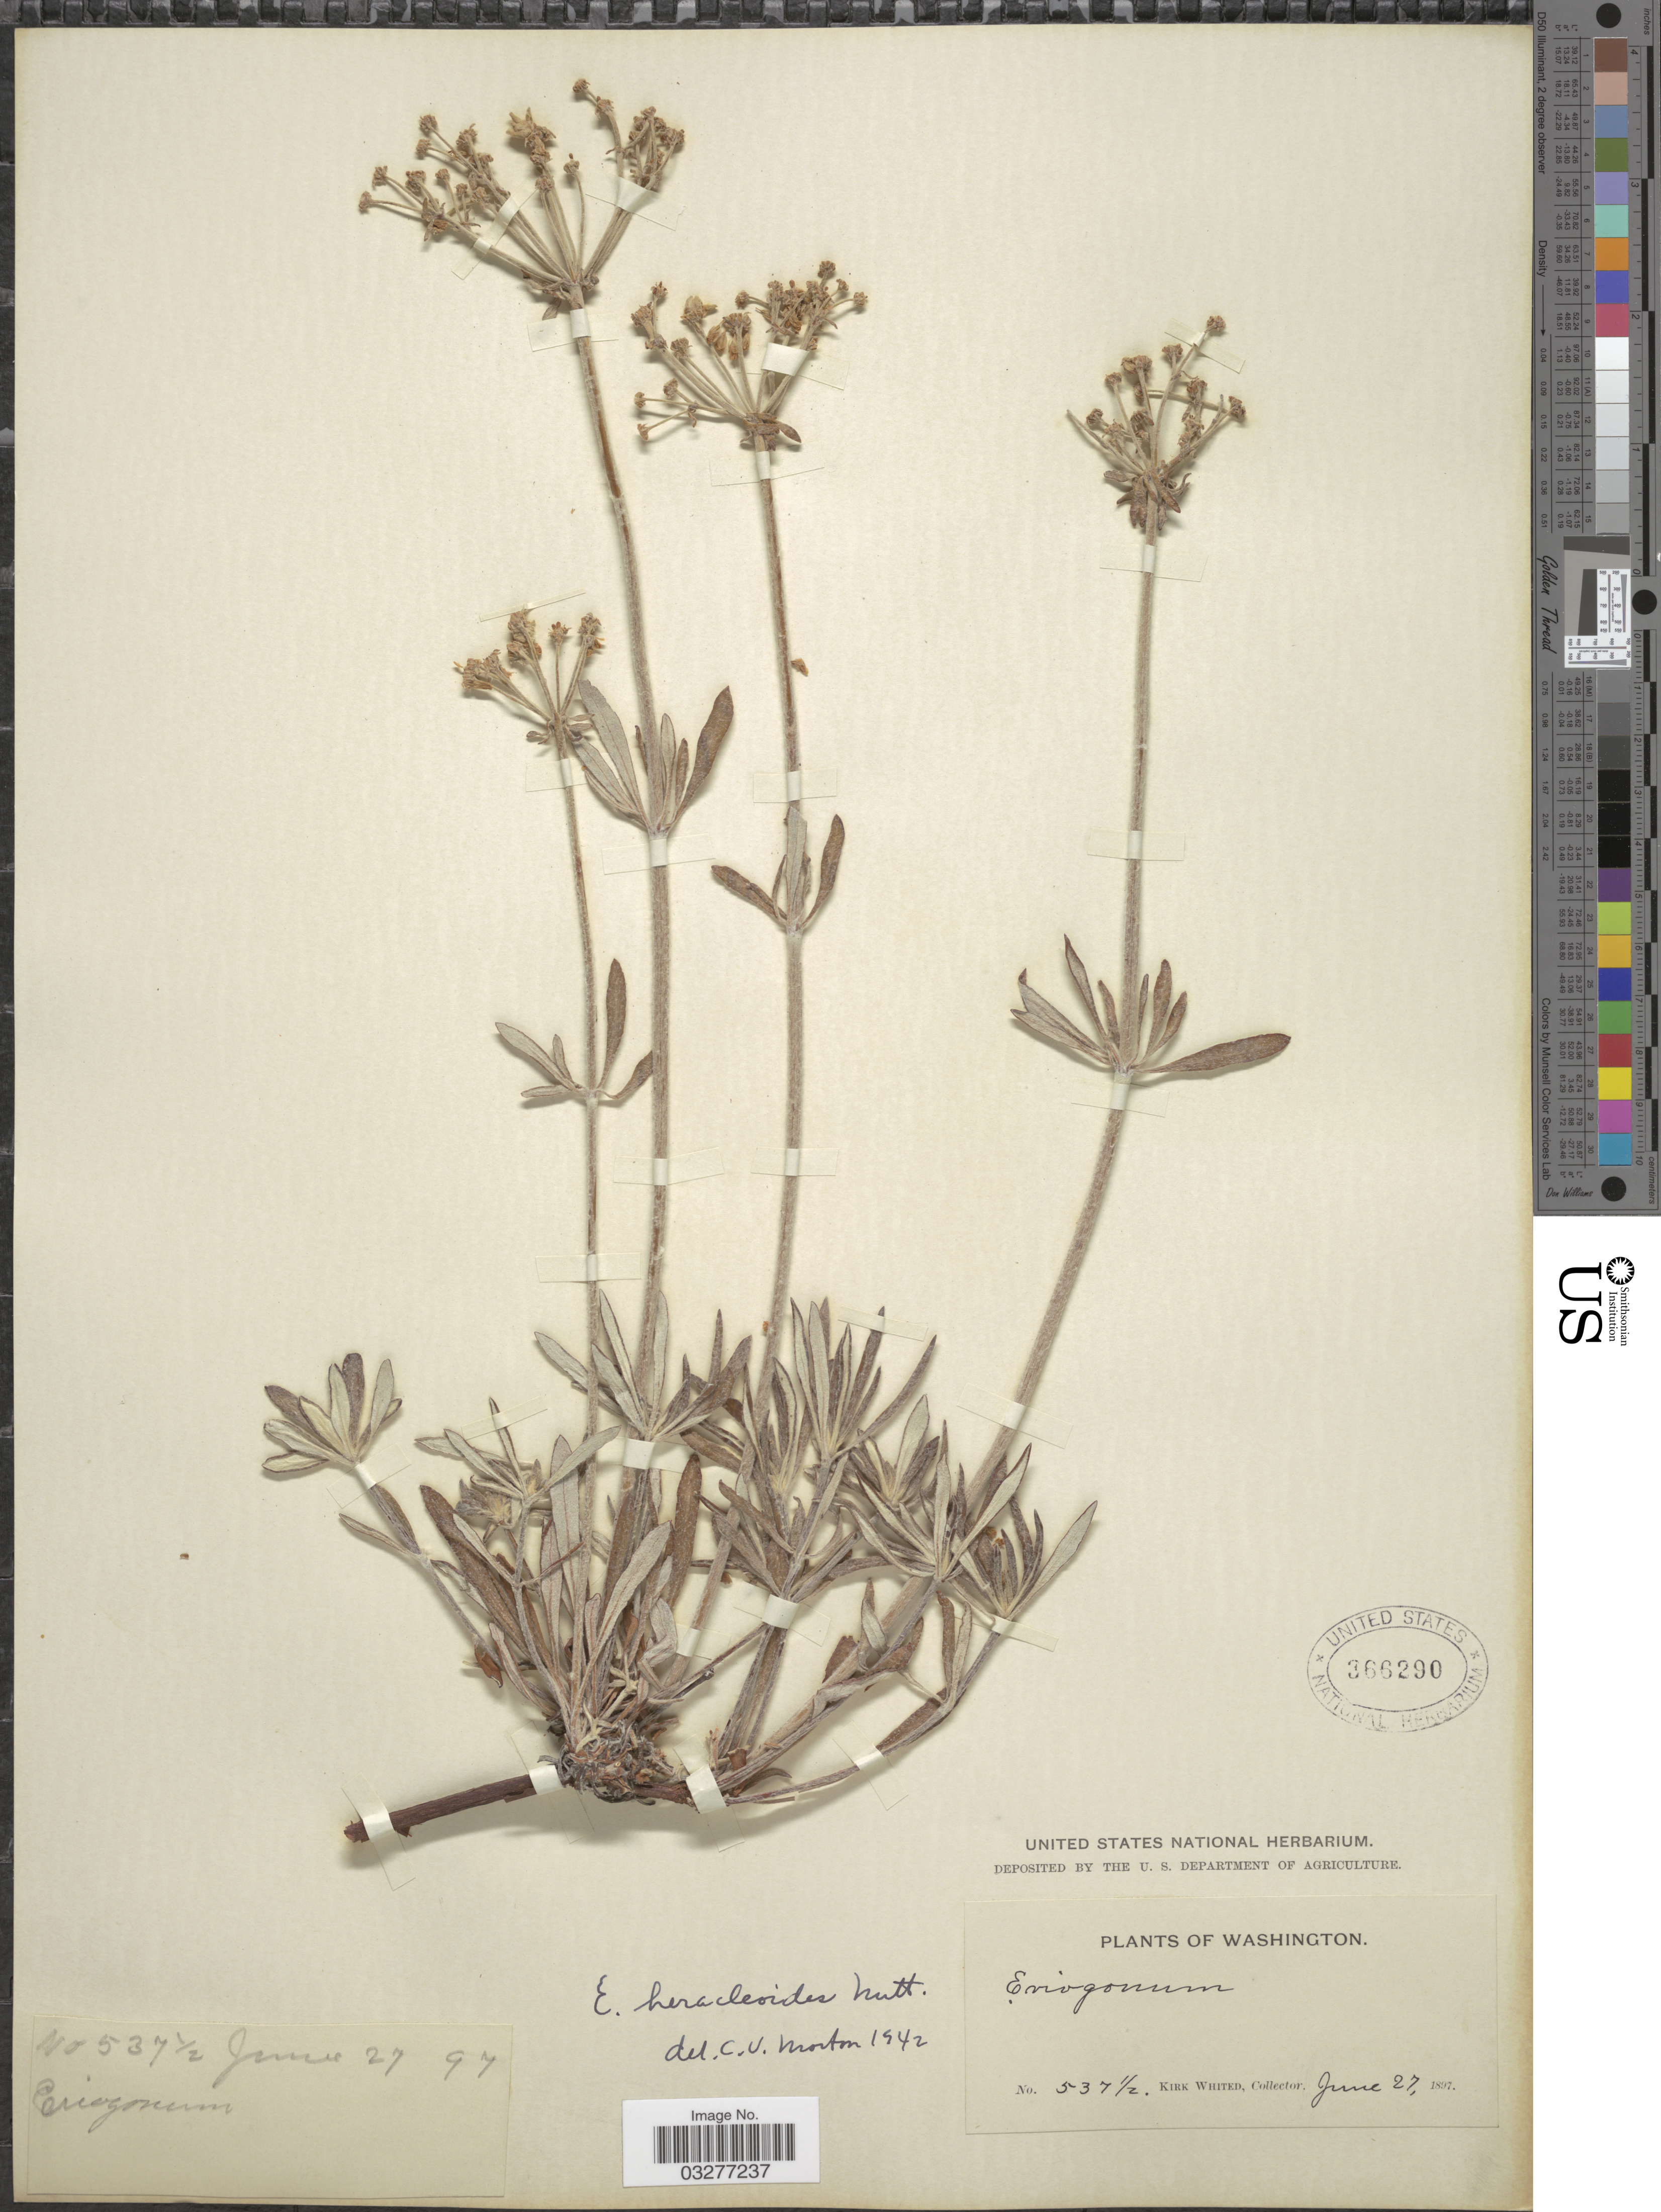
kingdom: Plantae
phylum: Tracheophyta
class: Magnoliopsida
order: Caryophyllales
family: Polygonaceae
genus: Eriogonum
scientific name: Eriogonum heracleoides var. angustifolium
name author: (Nutt.) Torr. & A. Gray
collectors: K. Whited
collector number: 537½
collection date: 1897-06-27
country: United States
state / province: Washington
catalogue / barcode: US 366290